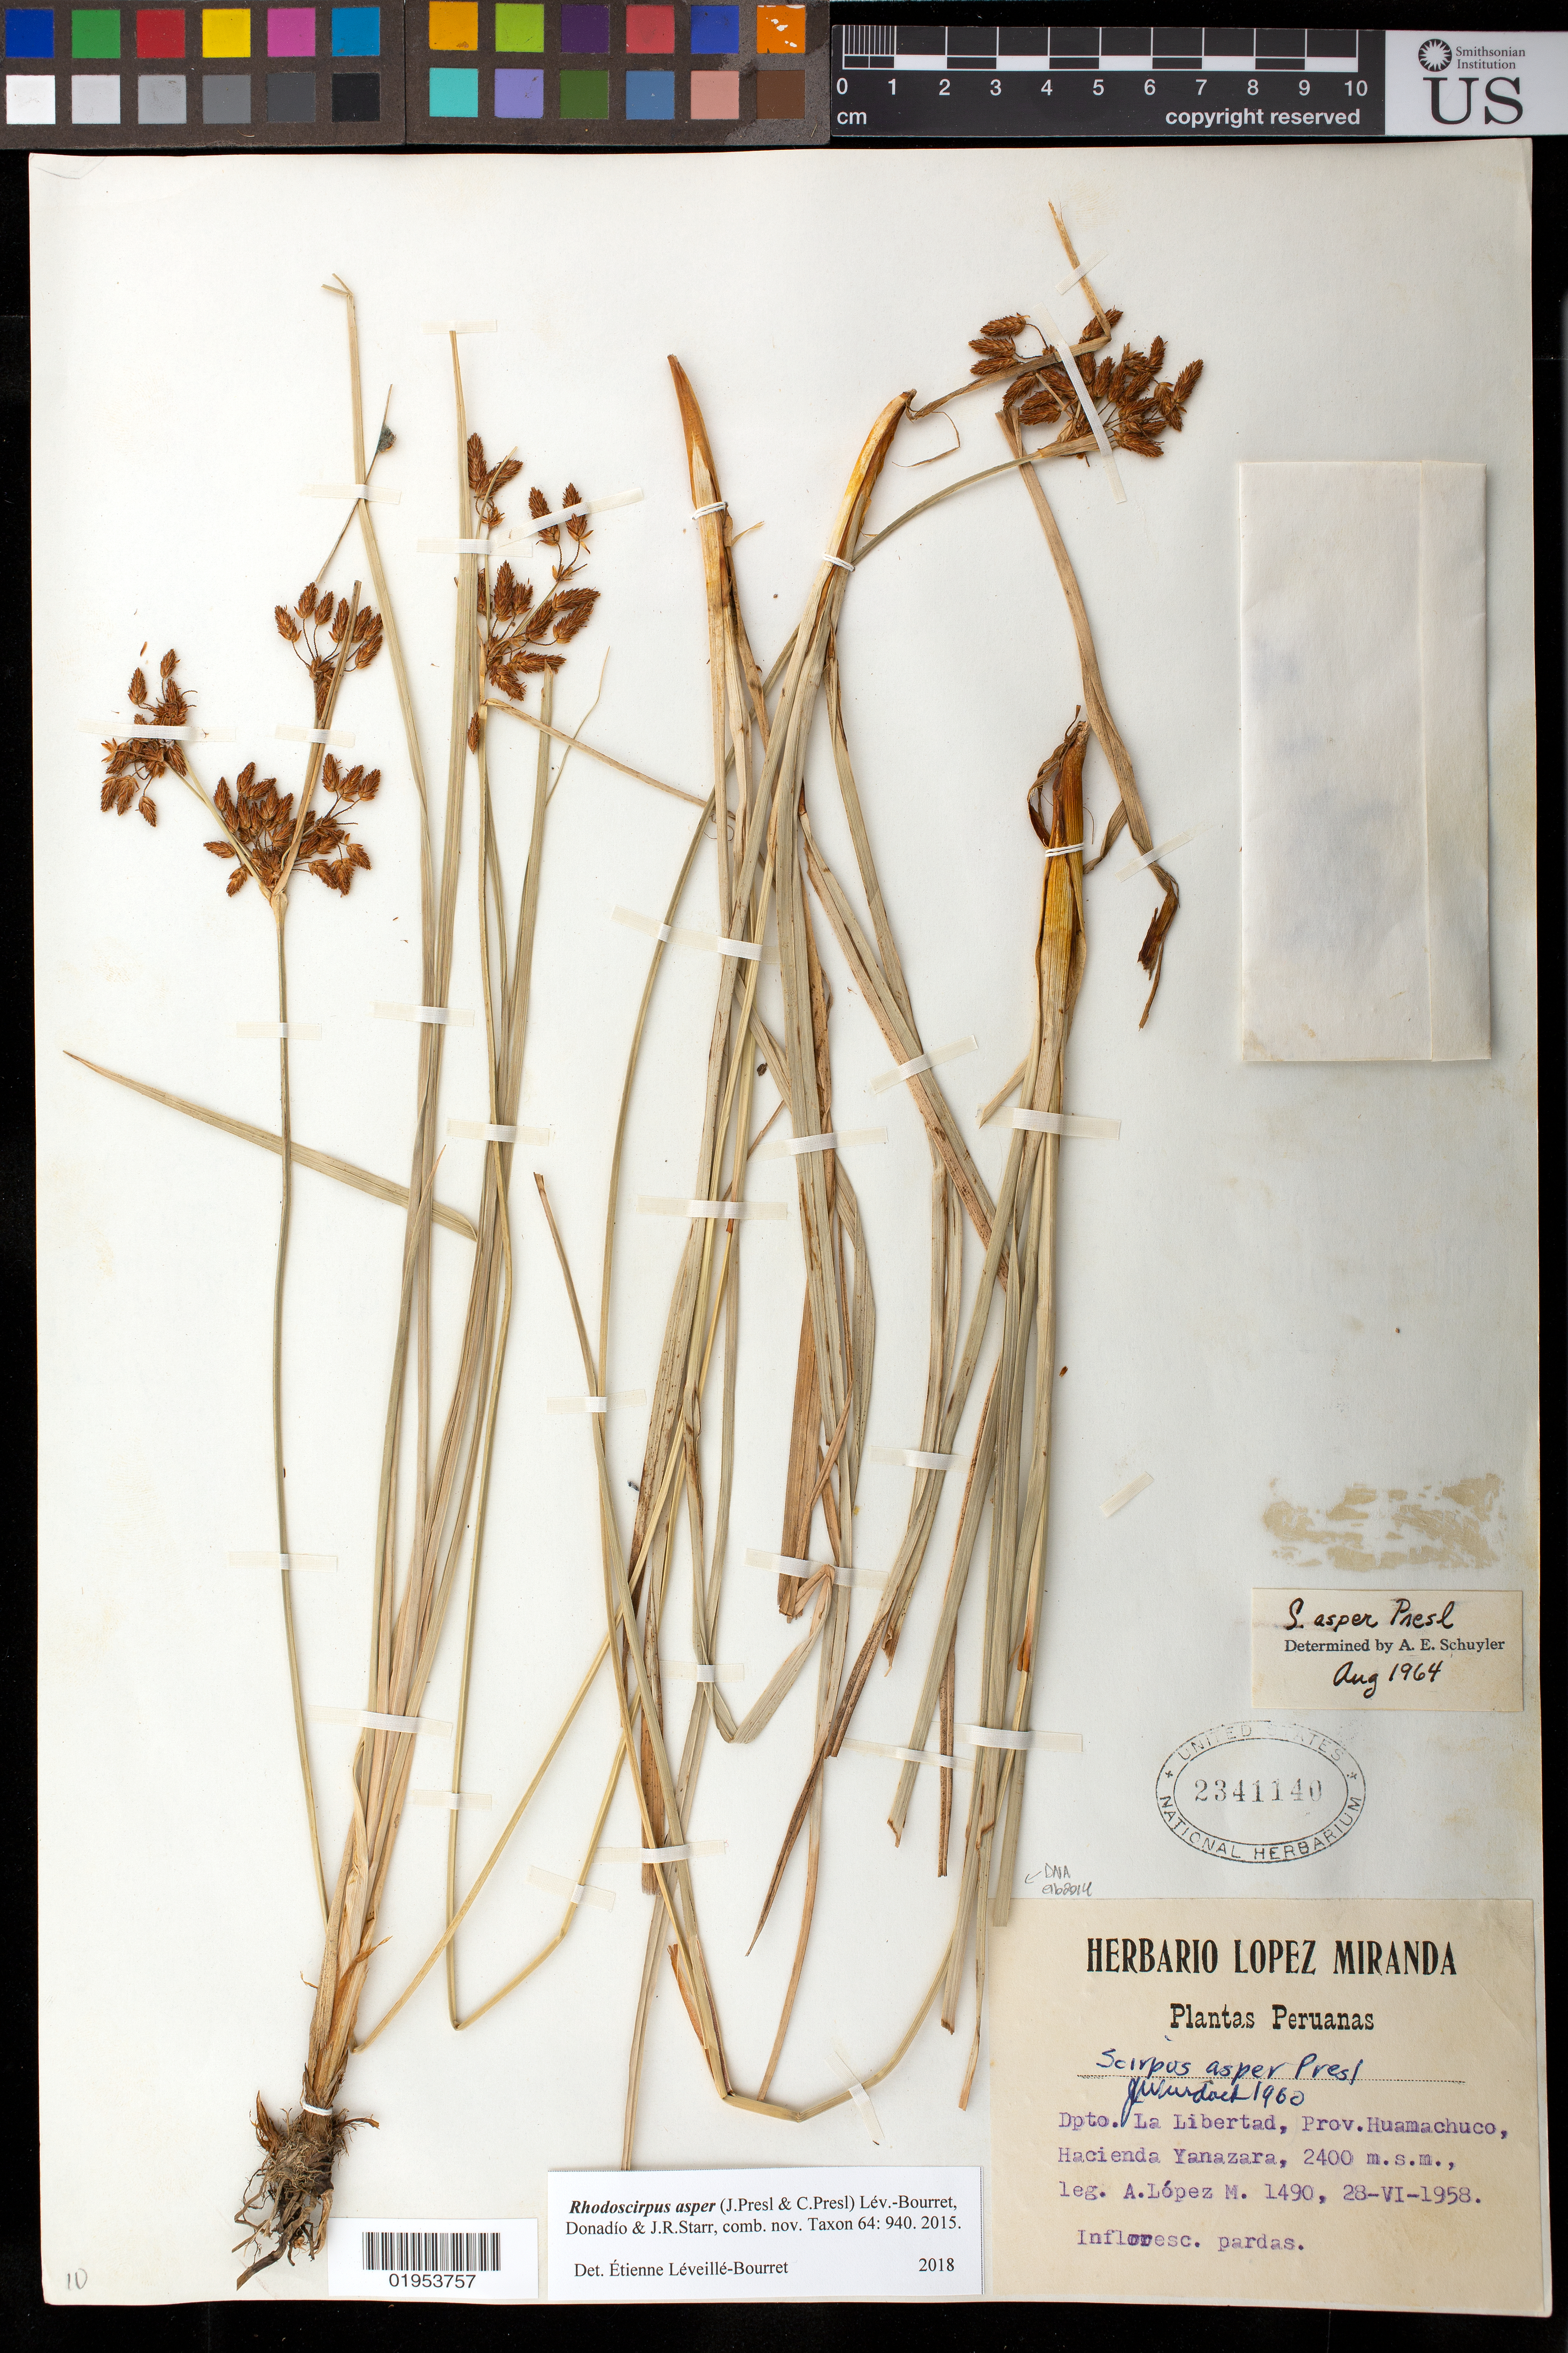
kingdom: Plantae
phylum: Tracheophyta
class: Liliopsida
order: Poales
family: Cyperaceae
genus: Rhodoscirpus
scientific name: Rhodoscirpus asper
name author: (J. Presl & C. Presl) Lév.-Bourret et al.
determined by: Léveillé-Bourret, E.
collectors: A. Lopez M.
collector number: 1490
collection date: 1958-06-28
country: Peru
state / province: La Libertad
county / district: Sanchez Carrion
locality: Prov. Huamachuco, Hacienda Yanazara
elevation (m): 2400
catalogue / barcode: US 2341140